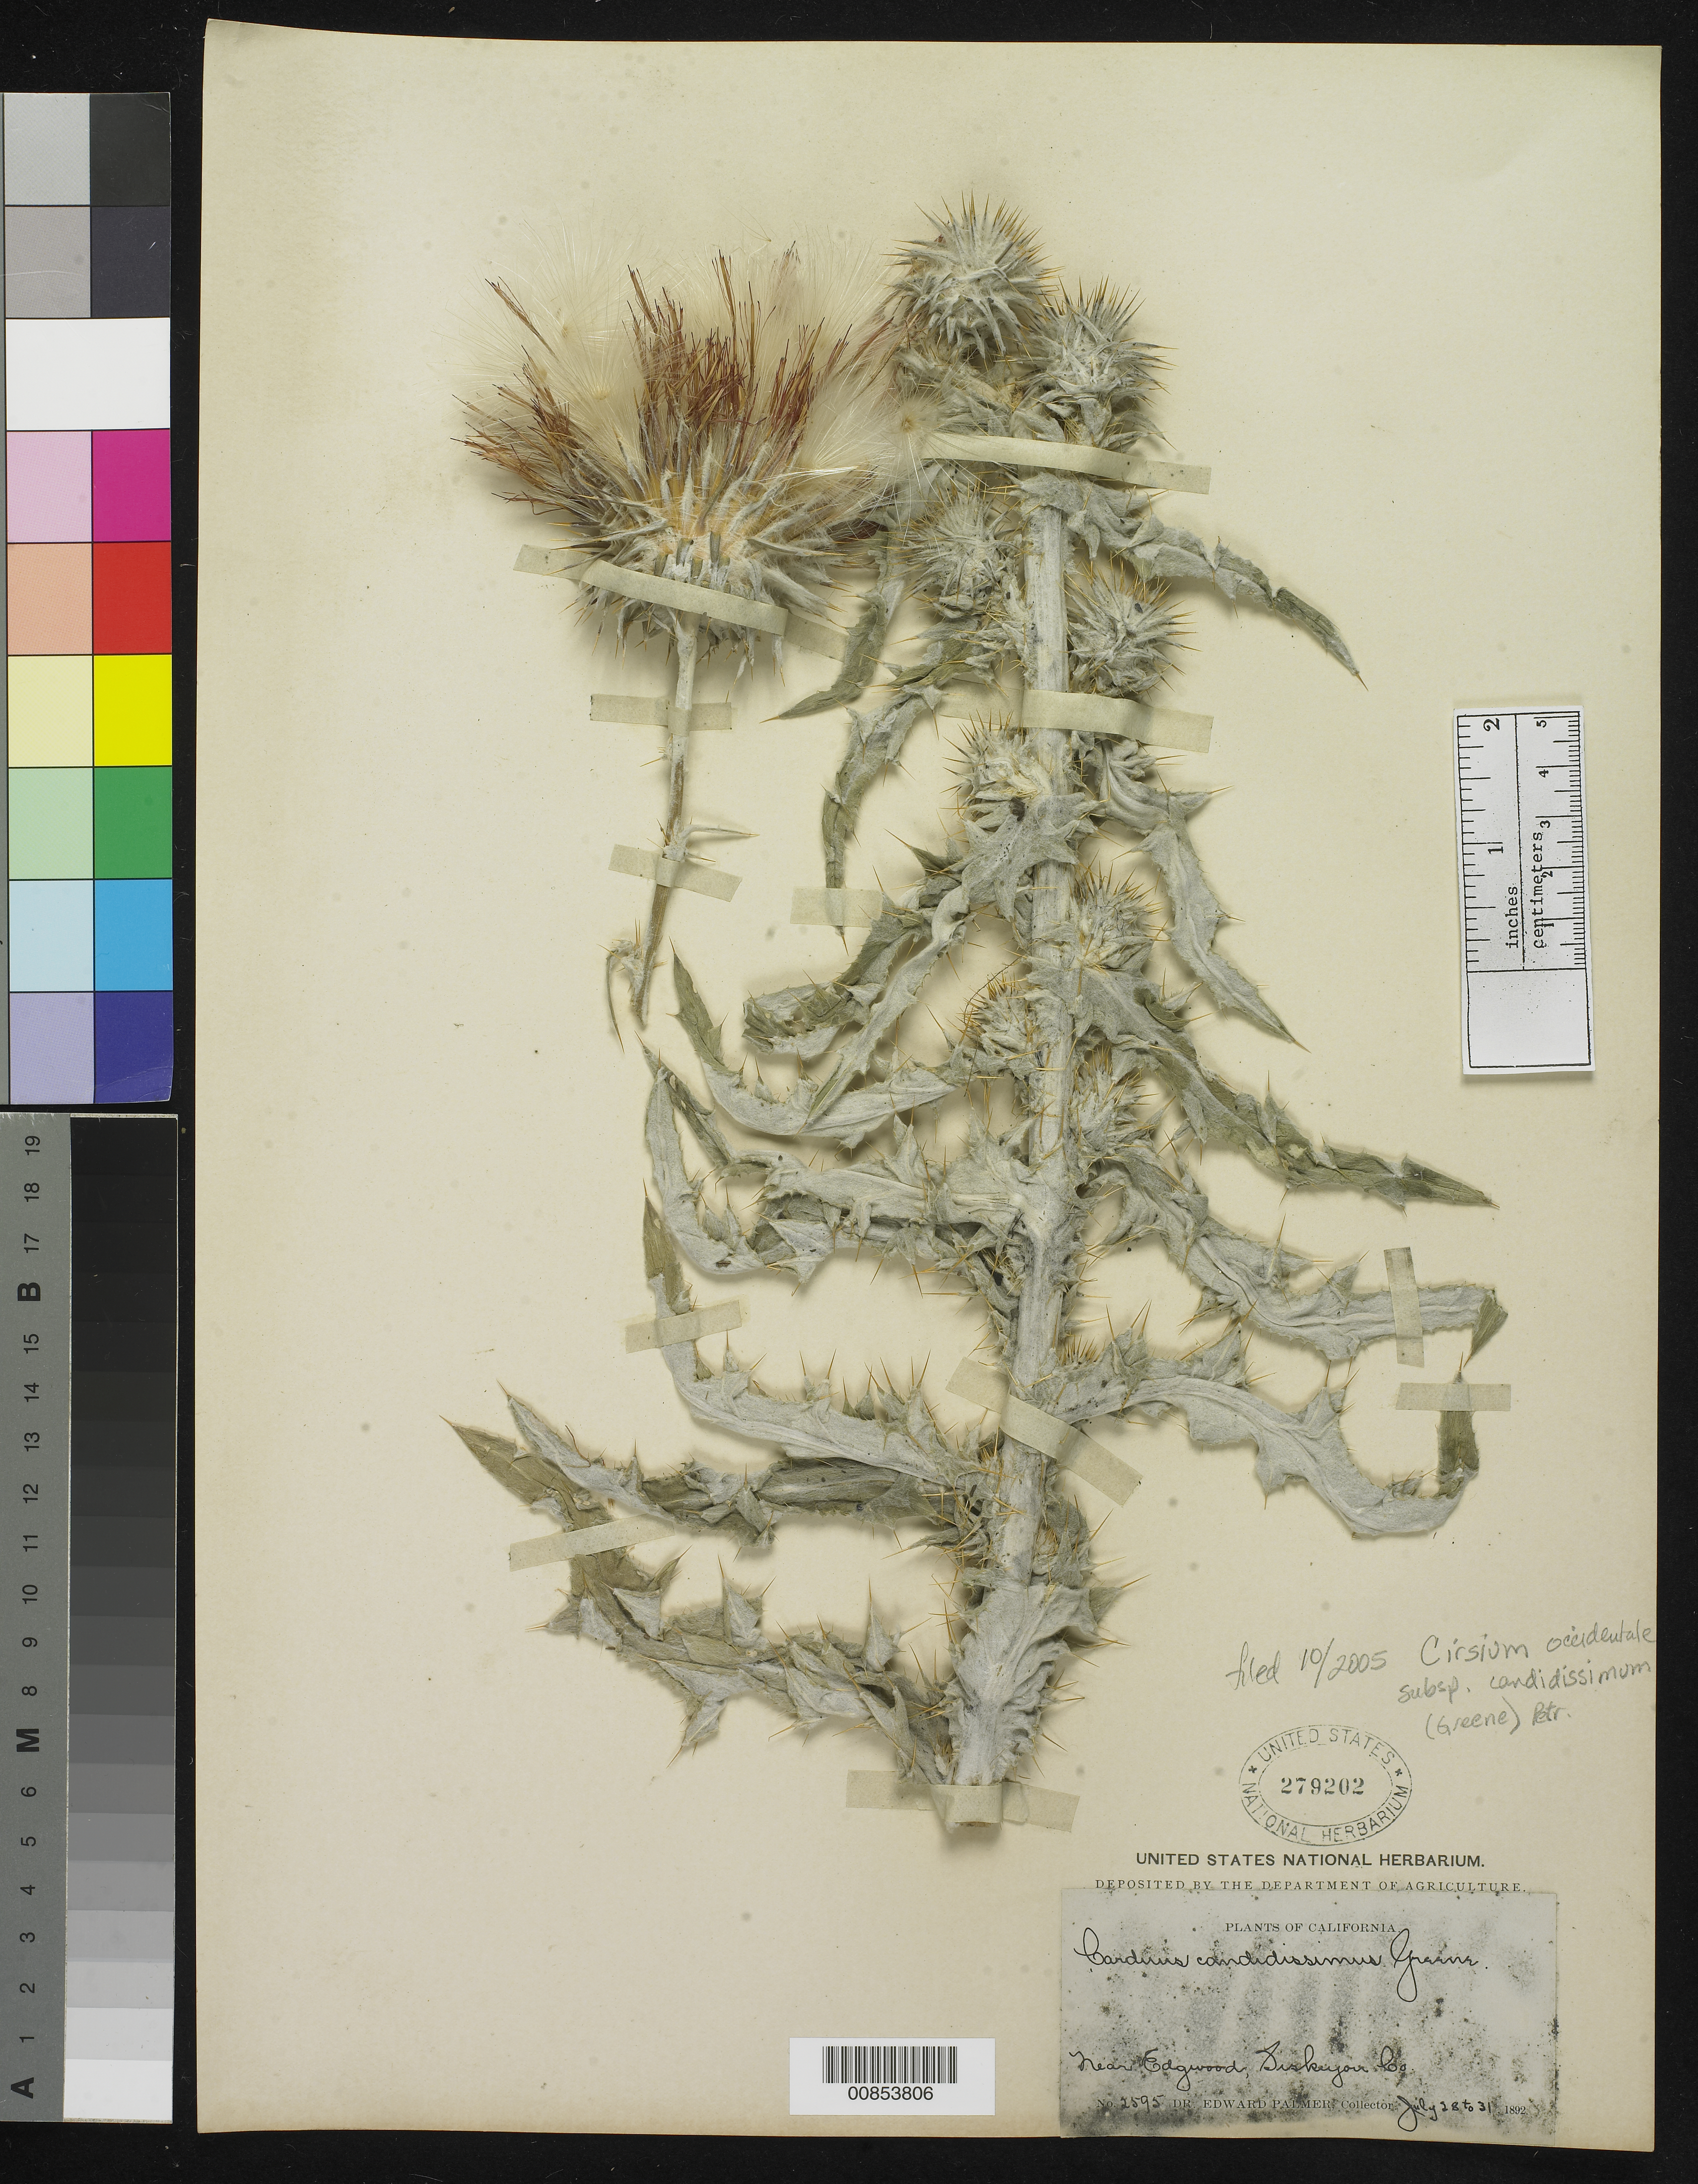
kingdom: Plantae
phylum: Tracheophyta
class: Magnoliopsida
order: Asterales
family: Asteraceae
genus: Cirsium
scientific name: Cirsium occidentale subsp. candidissimum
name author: (Greene) Petr.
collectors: E. Palmer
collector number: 2595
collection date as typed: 28 Jul 1892 to 31 Jul 1892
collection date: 1892-07-28/1892-07-31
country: United States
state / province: California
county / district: Siskiyou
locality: Near Edgwood, Siskiyou County, California.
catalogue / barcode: US 279202